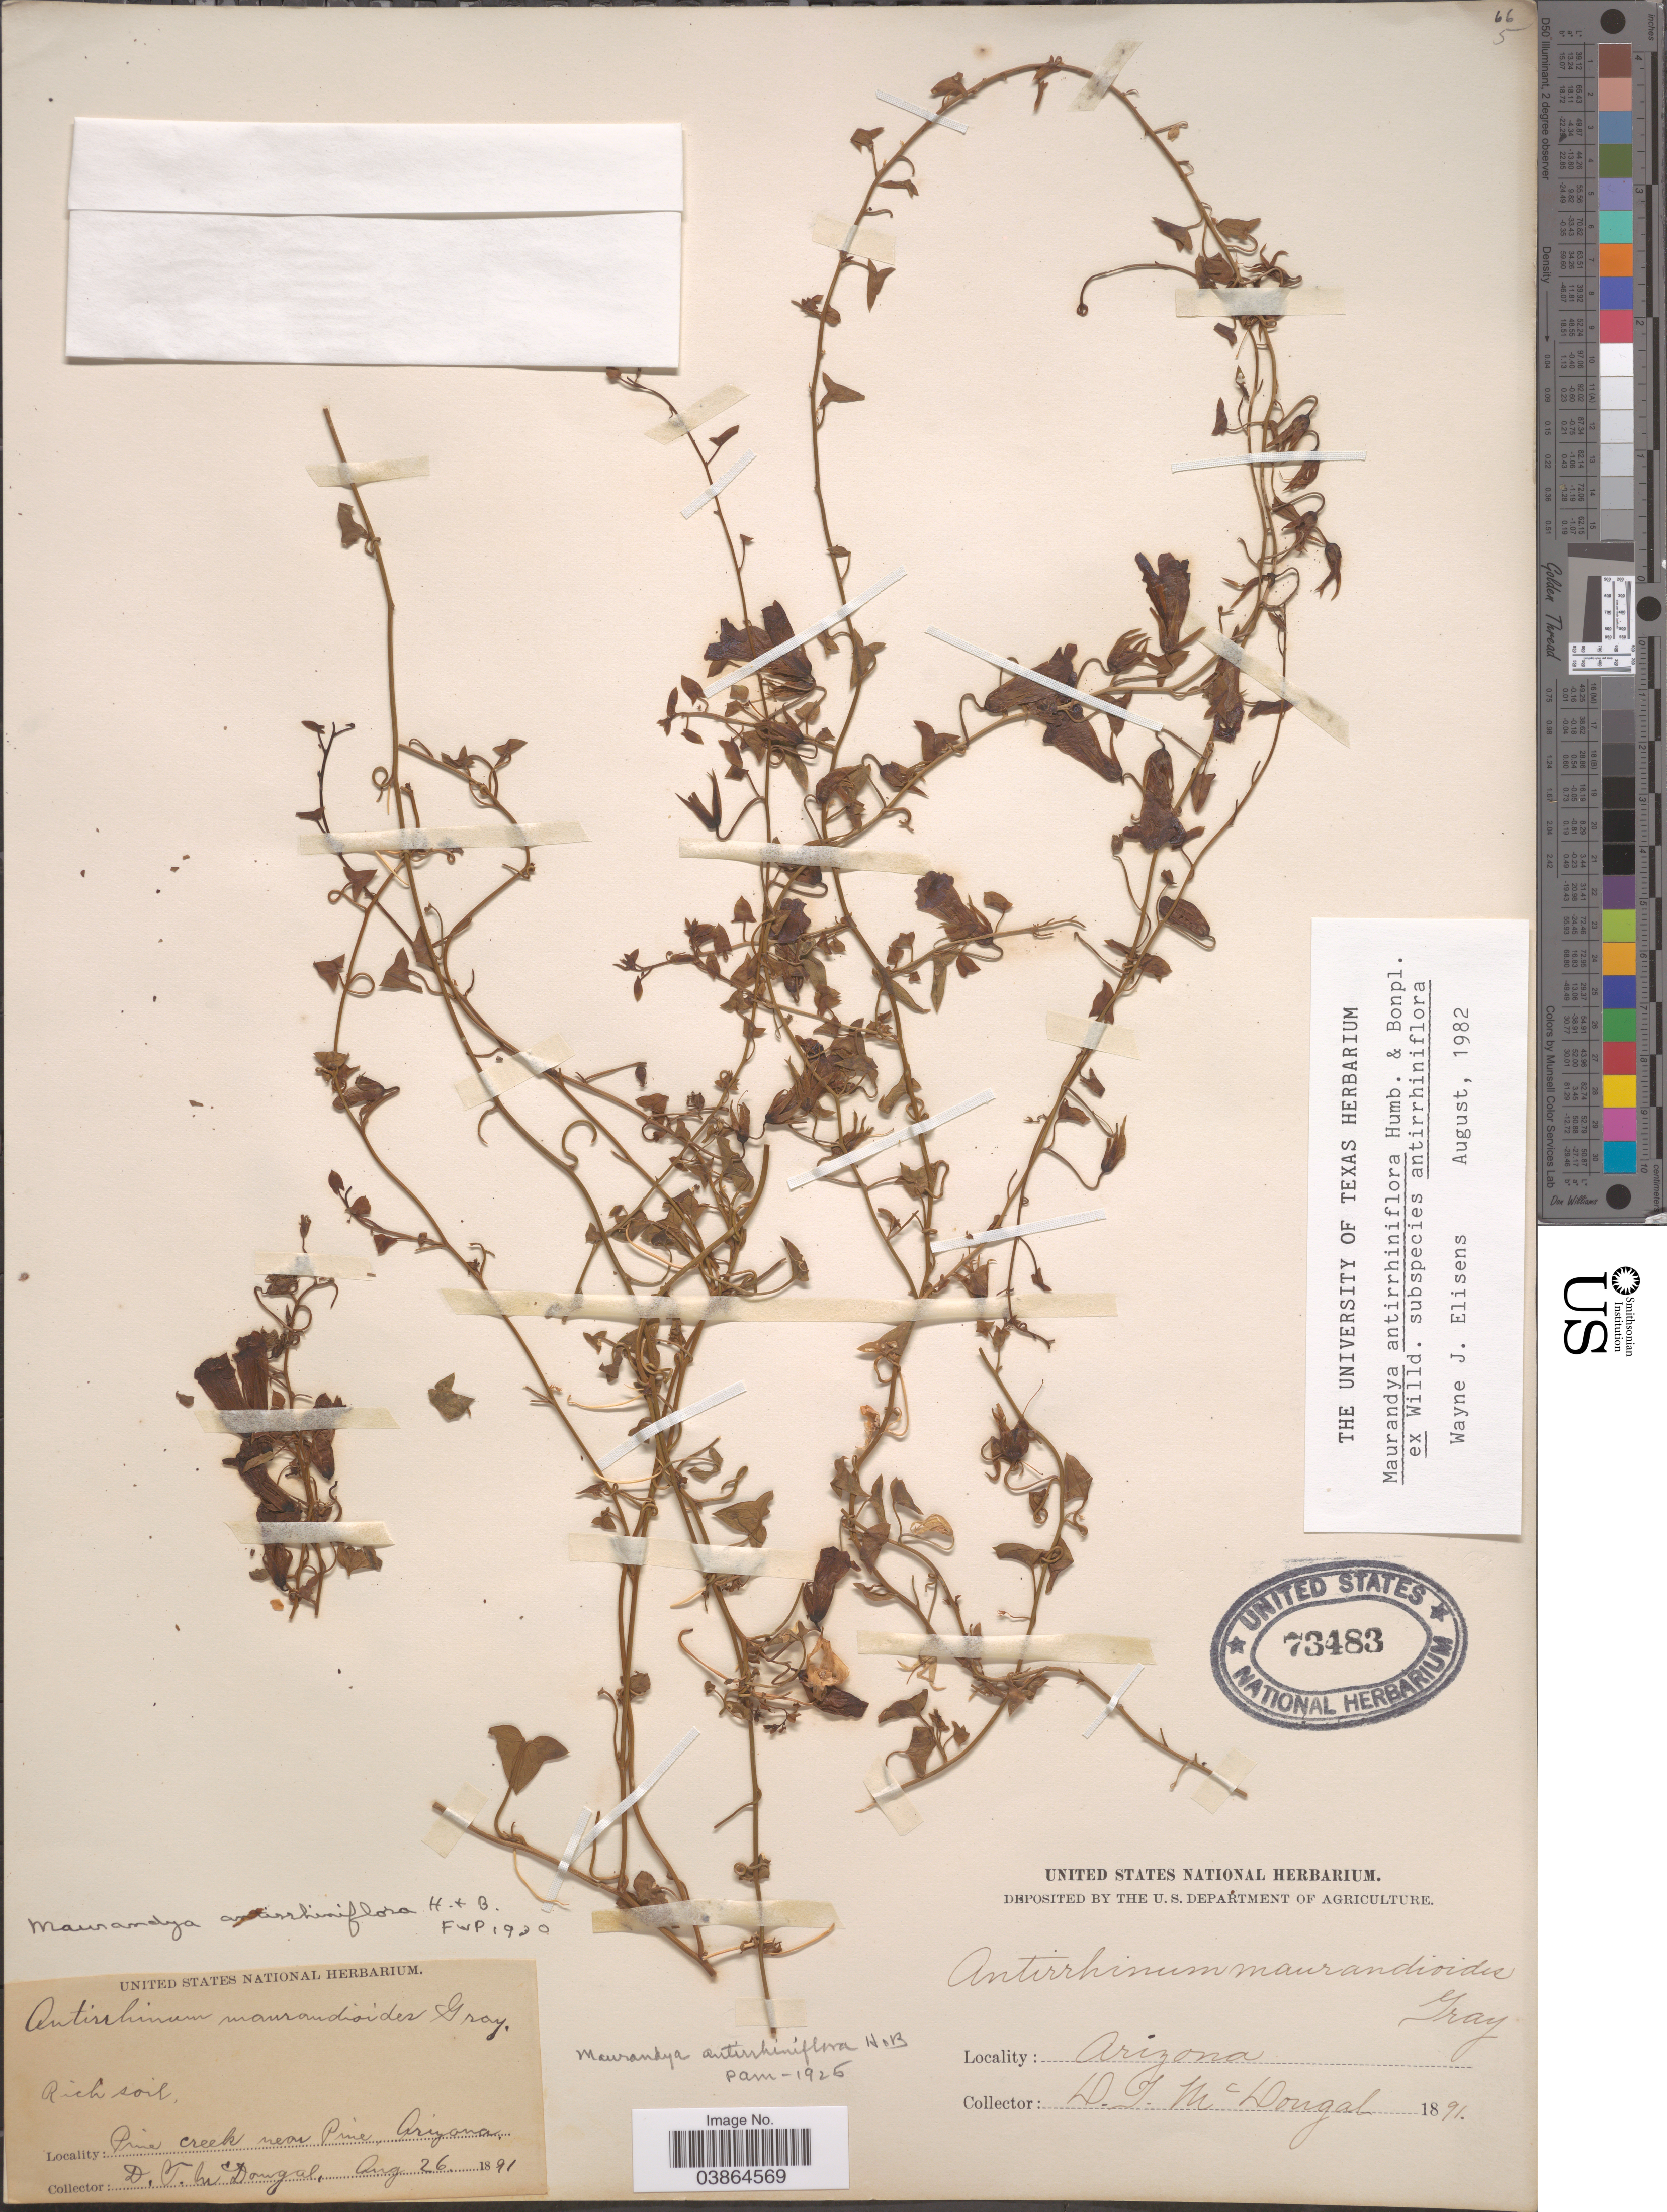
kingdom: Plantae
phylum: Tracheophyta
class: Magnoliopsida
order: Lamiales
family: Plantaginaceae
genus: Maurandya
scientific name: Maurandya antirrhiniflora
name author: Humb. & Bonpl. ex Willd.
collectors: D. Mcdougal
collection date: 1891-08-26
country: United States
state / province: Arizona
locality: Pine Creek near Pine.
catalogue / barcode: US 73483